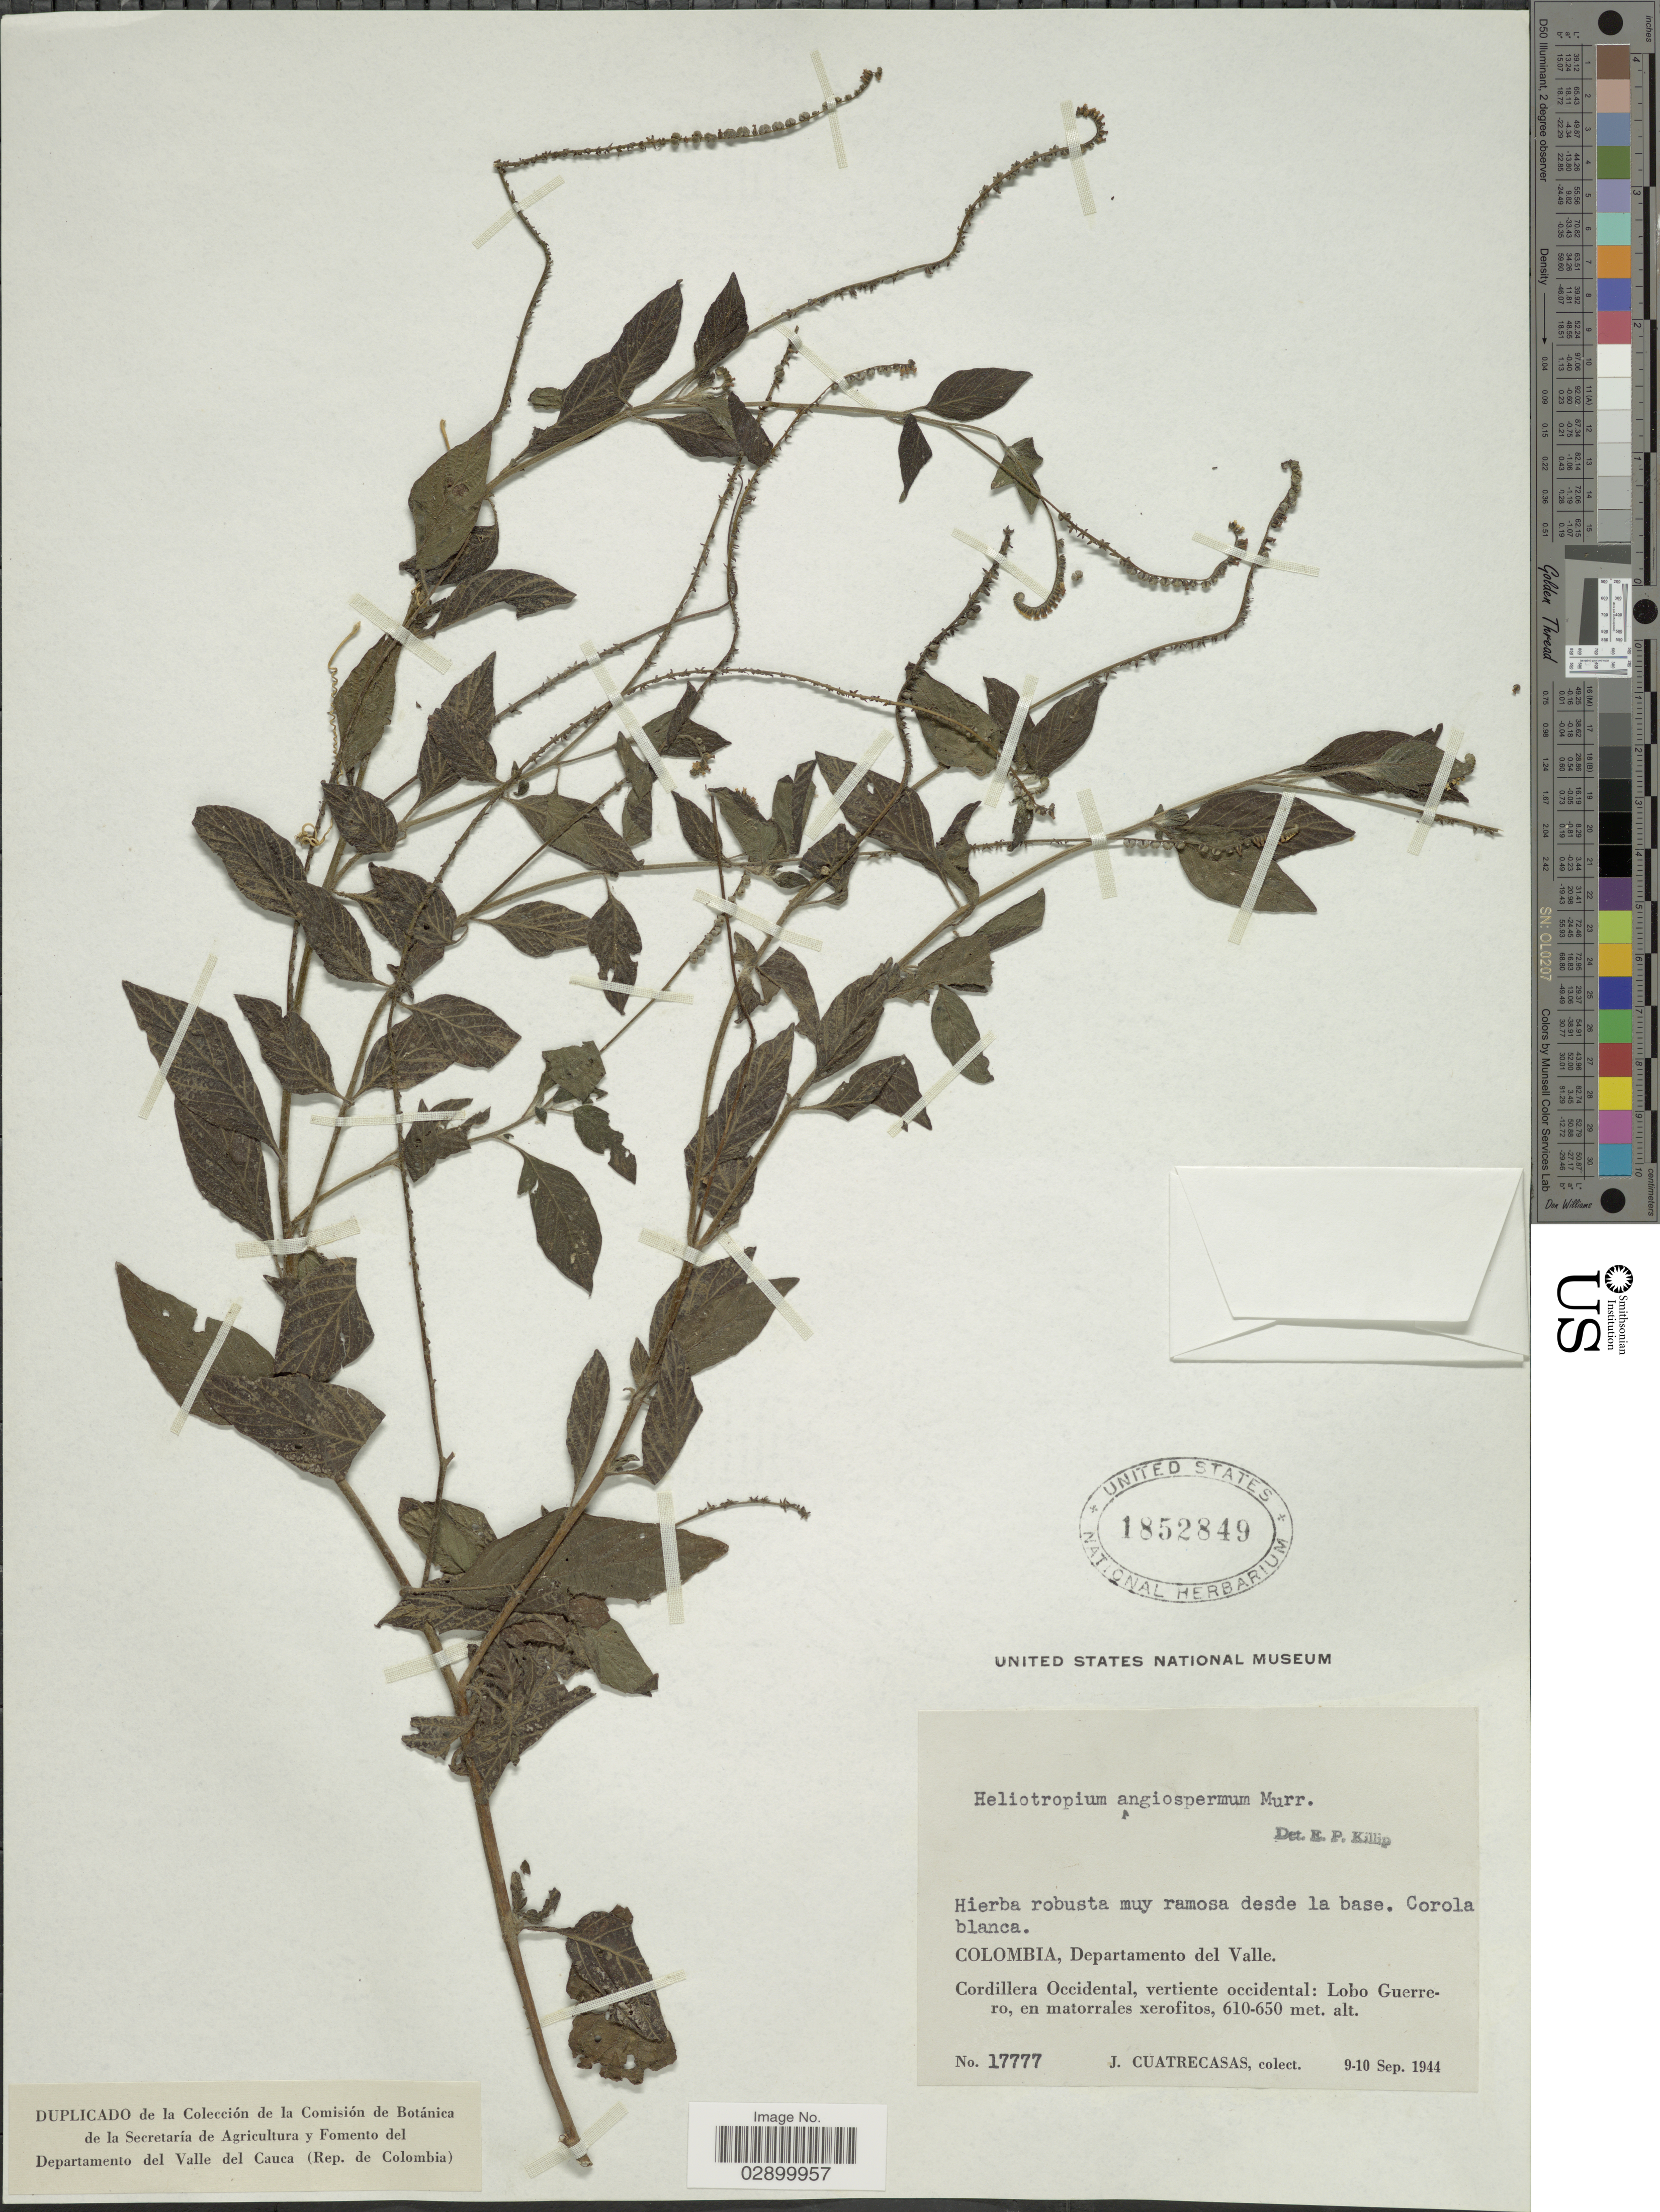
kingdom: Plantae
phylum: Tracheophyta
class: Magnoliopsida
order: Boraginales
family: Heliotropiaceae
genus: Heliotropium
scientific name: Heliotropium angiospermum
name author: Murray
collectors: J. Cuatrecasas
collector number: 17777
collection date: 1944-09-09/1944-09-10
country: Colombia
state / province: Valle del Cauca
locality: Departamento del Valle. Cordillera Occidental, vertiente occidental: Lobo Guerrero.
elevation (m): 610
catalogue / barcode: US 1852849